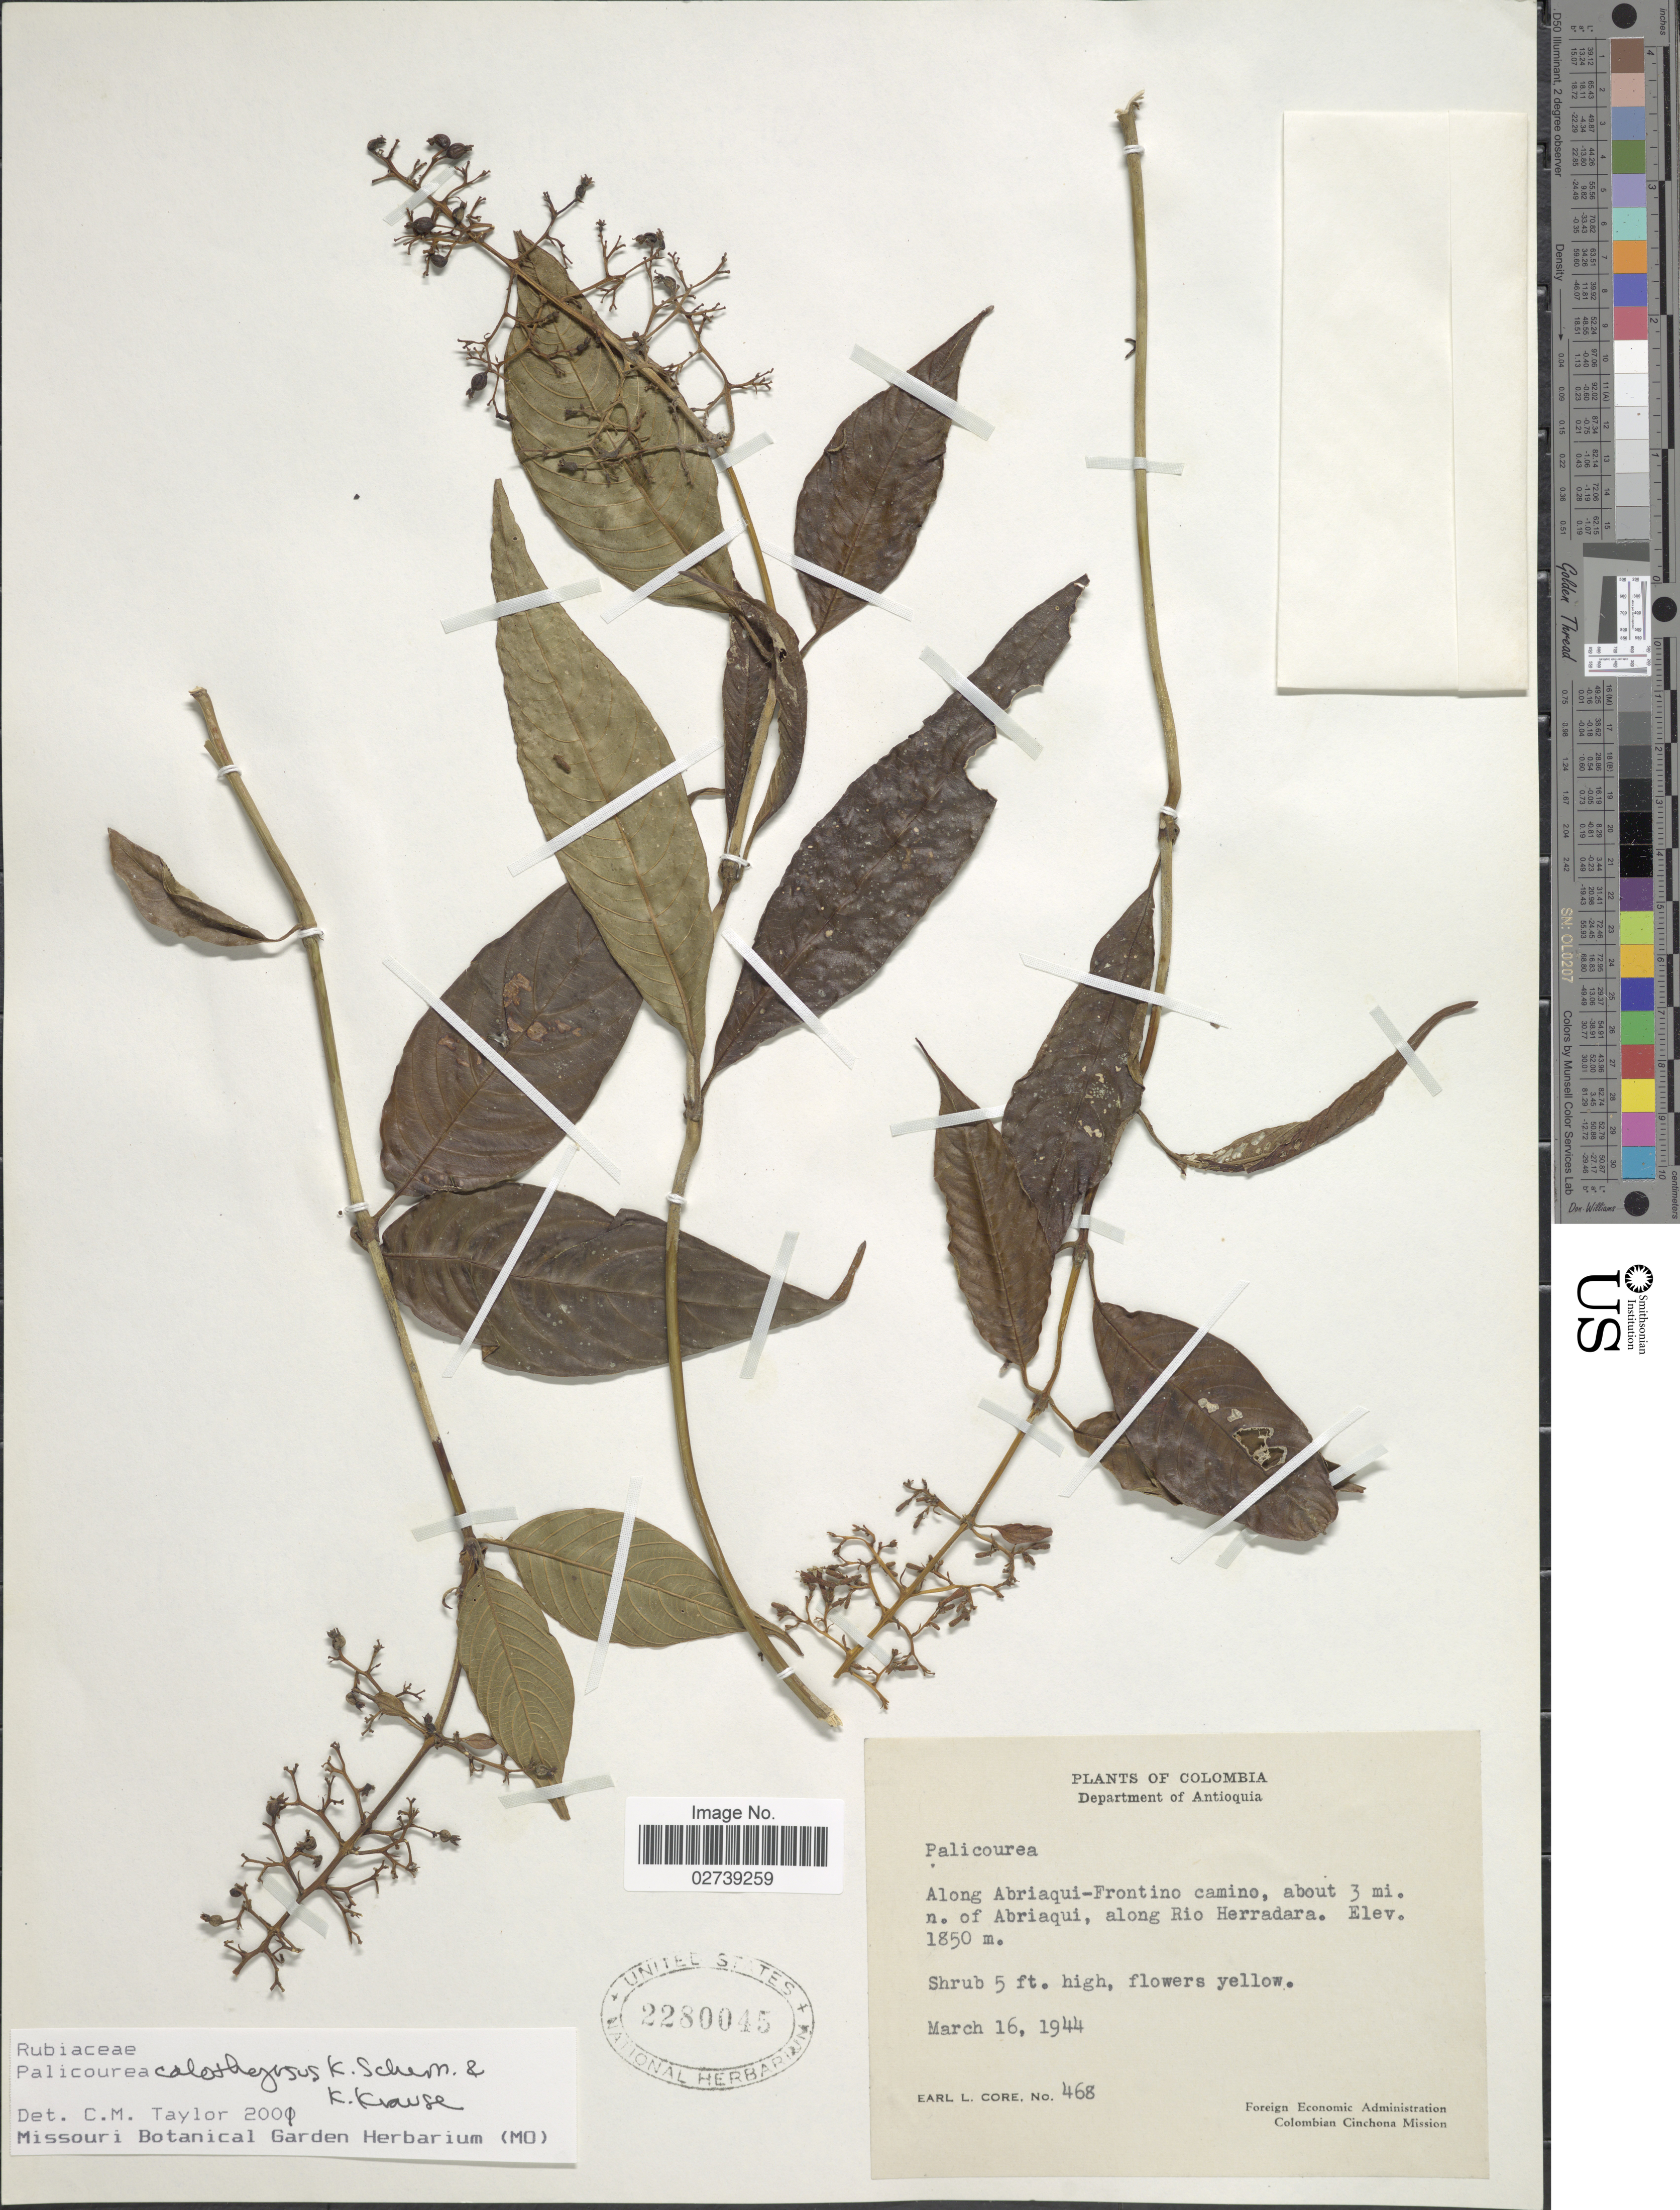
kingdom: Plantae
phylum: Tracheophyta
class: Magnoliopsida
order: Gentianales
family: Rubiaceae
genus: Palicourea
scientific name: Palicourea calothyrsus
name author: K. Schum. & K. Krause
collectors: E. L. Core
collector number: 468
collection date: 1944-03-16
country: Colombia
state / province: Antioquia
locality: Department of Antioquia. Along Abriaqui-Frontino camino, about 3 mi. n. of Abriaqui, along Rio Herradara.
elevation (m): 1850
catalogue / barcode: US 2280045